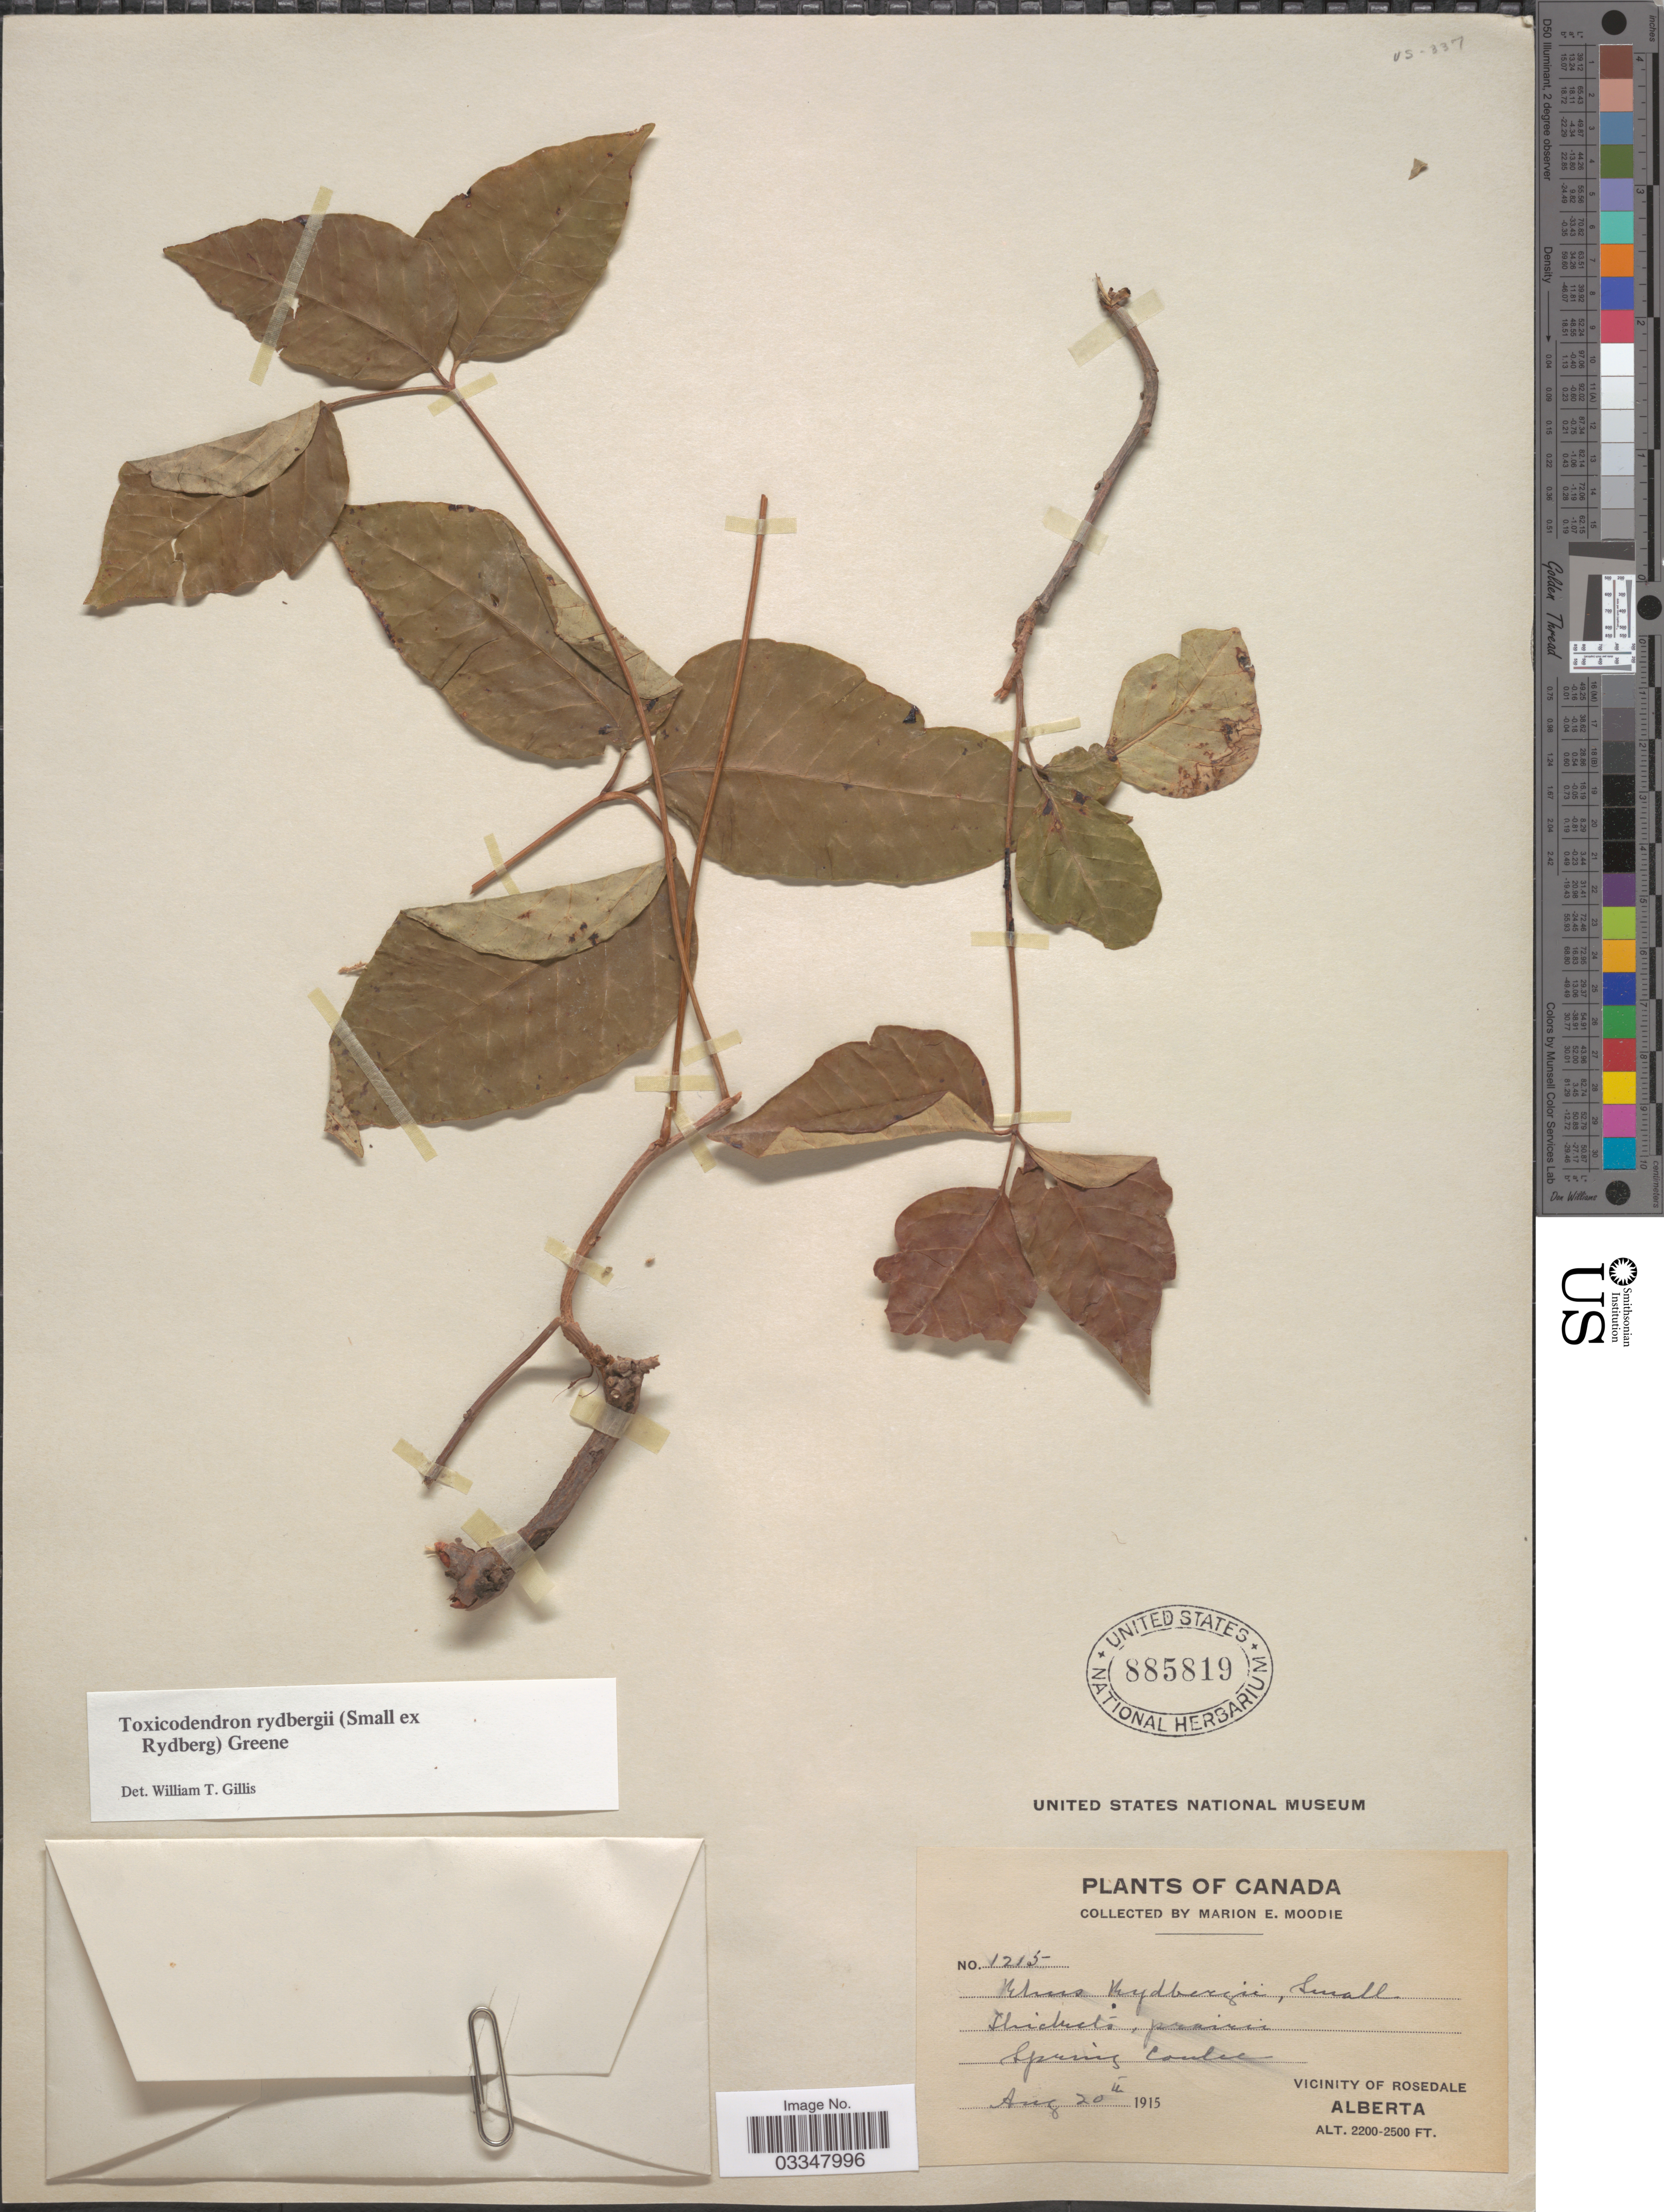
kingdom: Plantae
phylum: Tracheophyta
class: Magnoliopsida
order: Sapindales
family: Anacardiaceae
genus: Toxicodendron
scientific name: Toxicodendron radicans subsp. rydbergii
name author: (Small & Rydb.) Á. Löve & D. Löve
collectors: M. E. Moodie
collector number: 1215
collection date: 1915-08-20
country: Canada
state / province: Alberta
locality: Spring Coulee. Vicinity of Rosedale.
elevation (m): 671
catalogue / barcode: US 885819